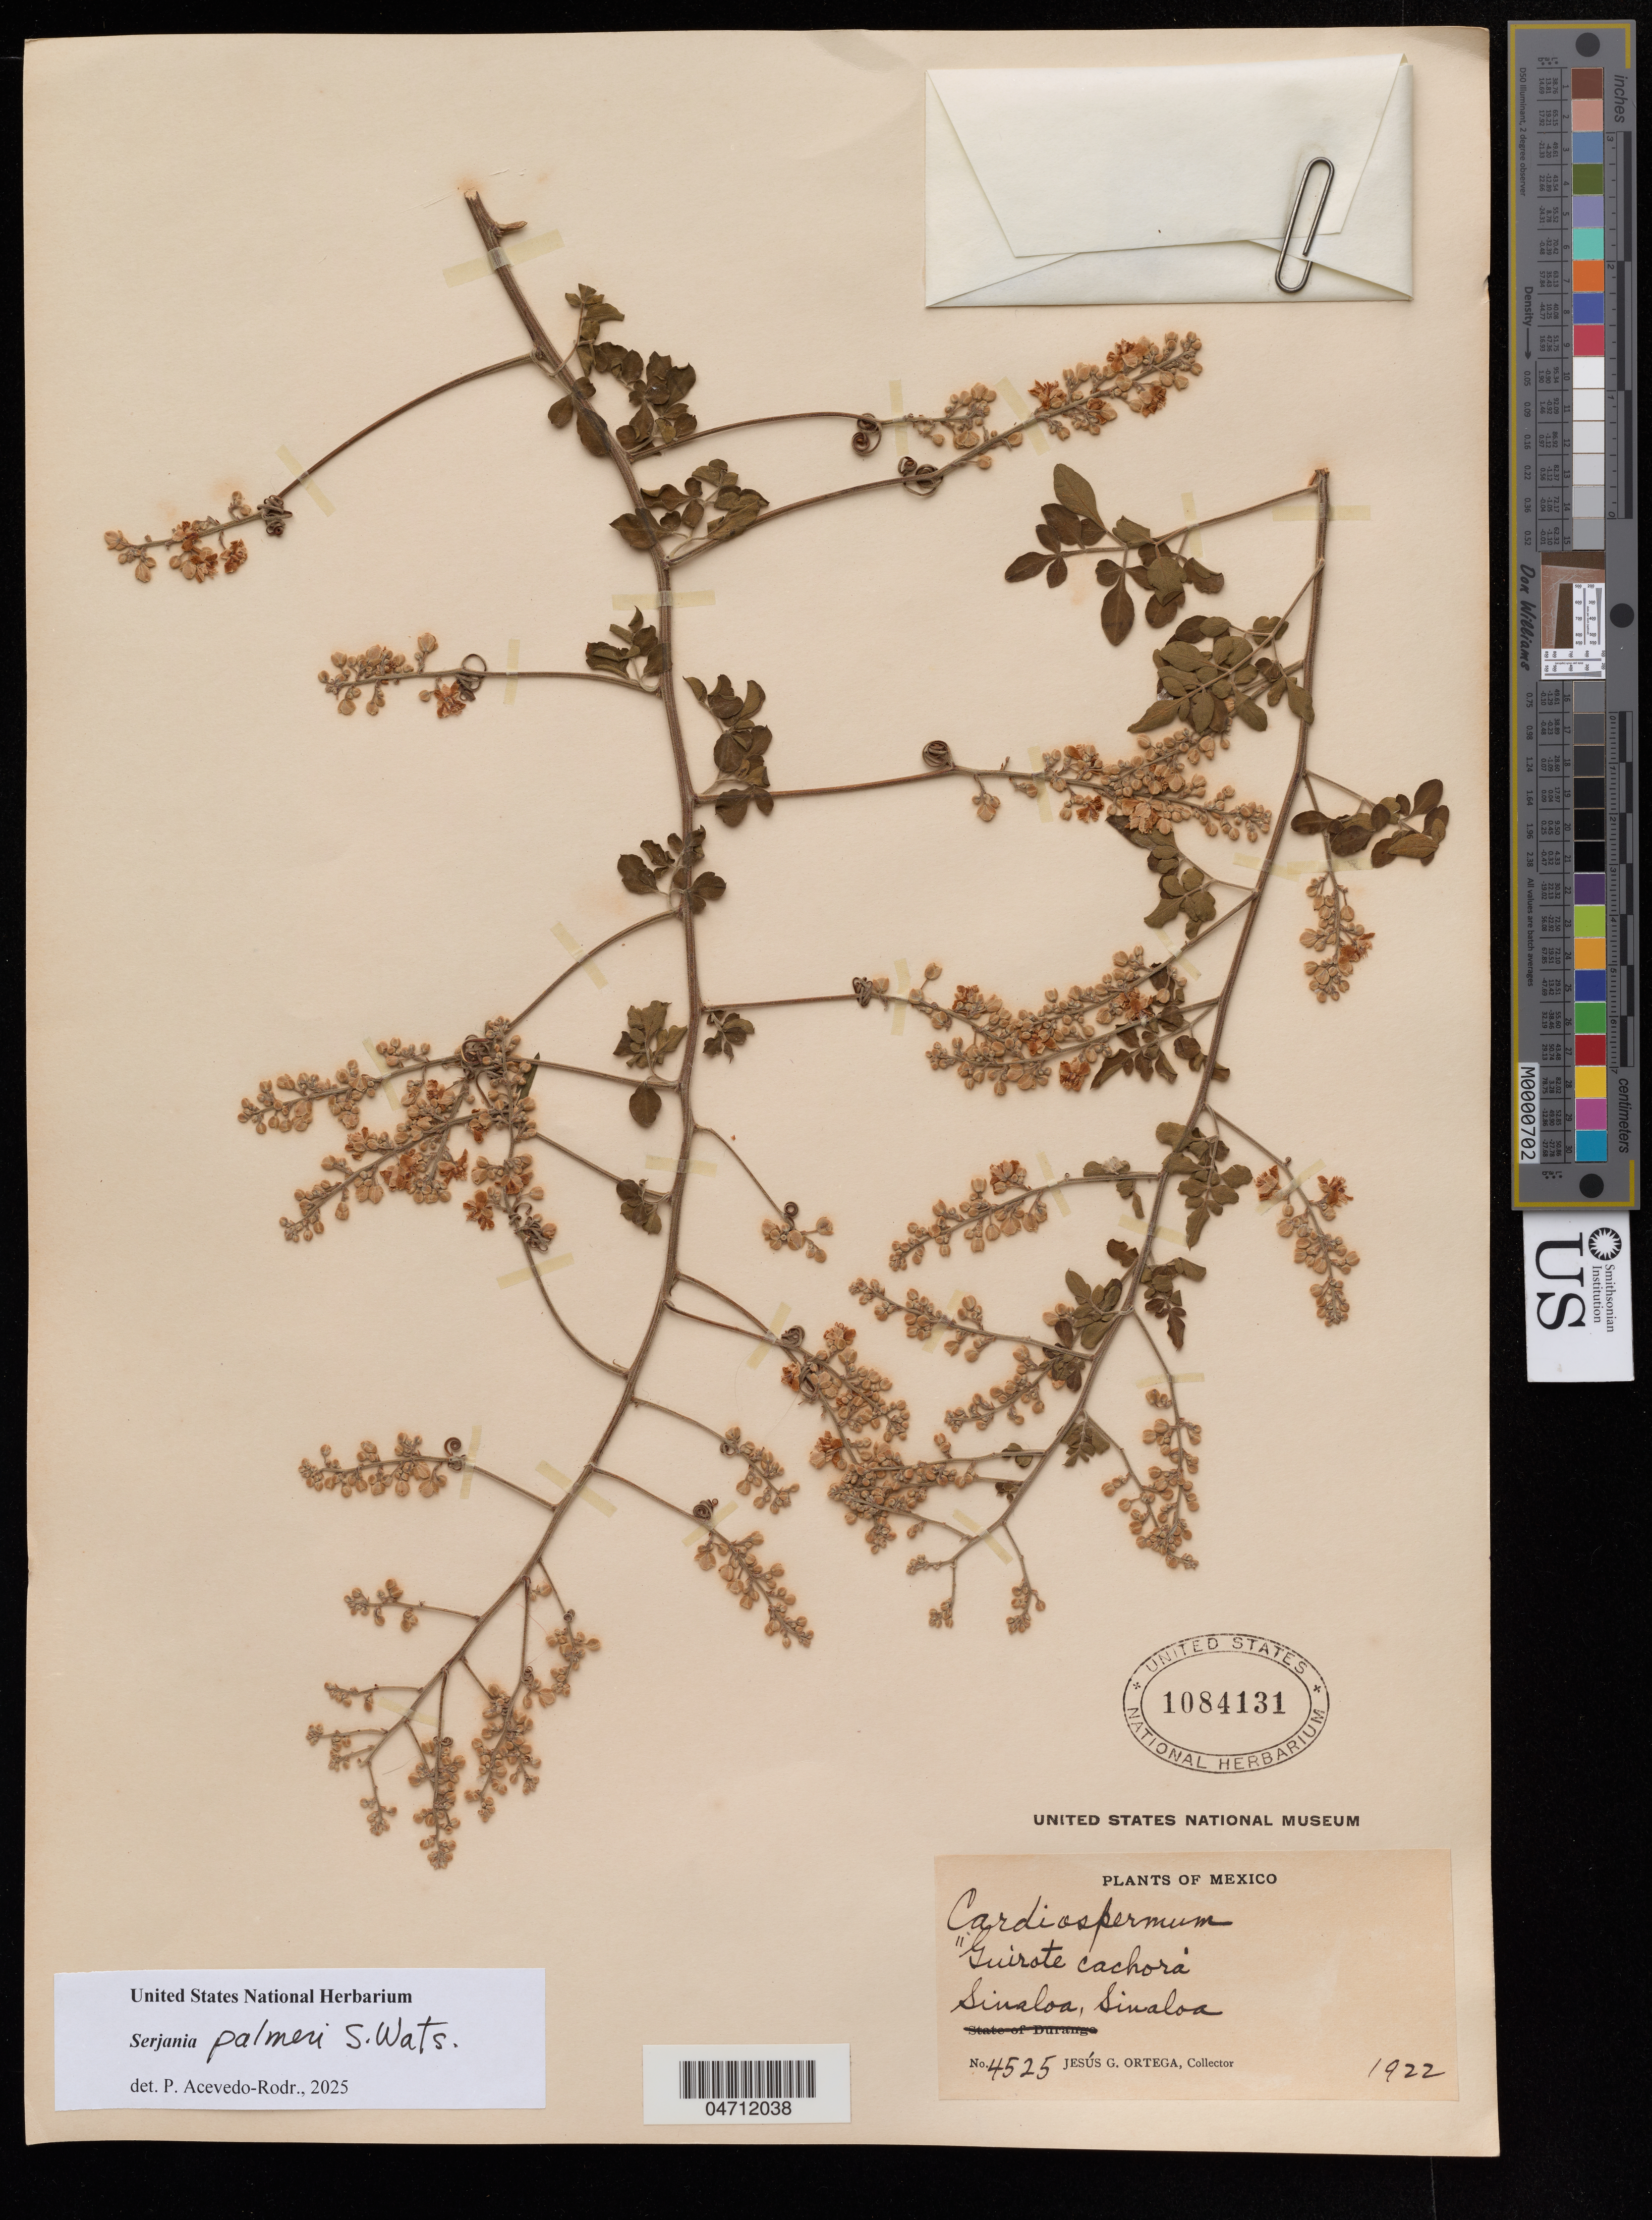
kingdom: Plantae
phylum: Tracheophyta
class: Magnoliopsida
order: Sapindales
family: Sapindaceae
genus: Serjania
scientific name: Serjania palmeri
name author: S. Watson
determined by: Acevedo-Rodriguez, P., (US), Smithsonian Institution - National Museum of Natural History (UNITED STATES)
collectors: J. Ortega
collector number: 4525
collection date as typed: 1922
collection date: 1922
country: Mexico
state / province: Sinaloa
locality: Sinaloa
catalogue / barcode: US 1084131